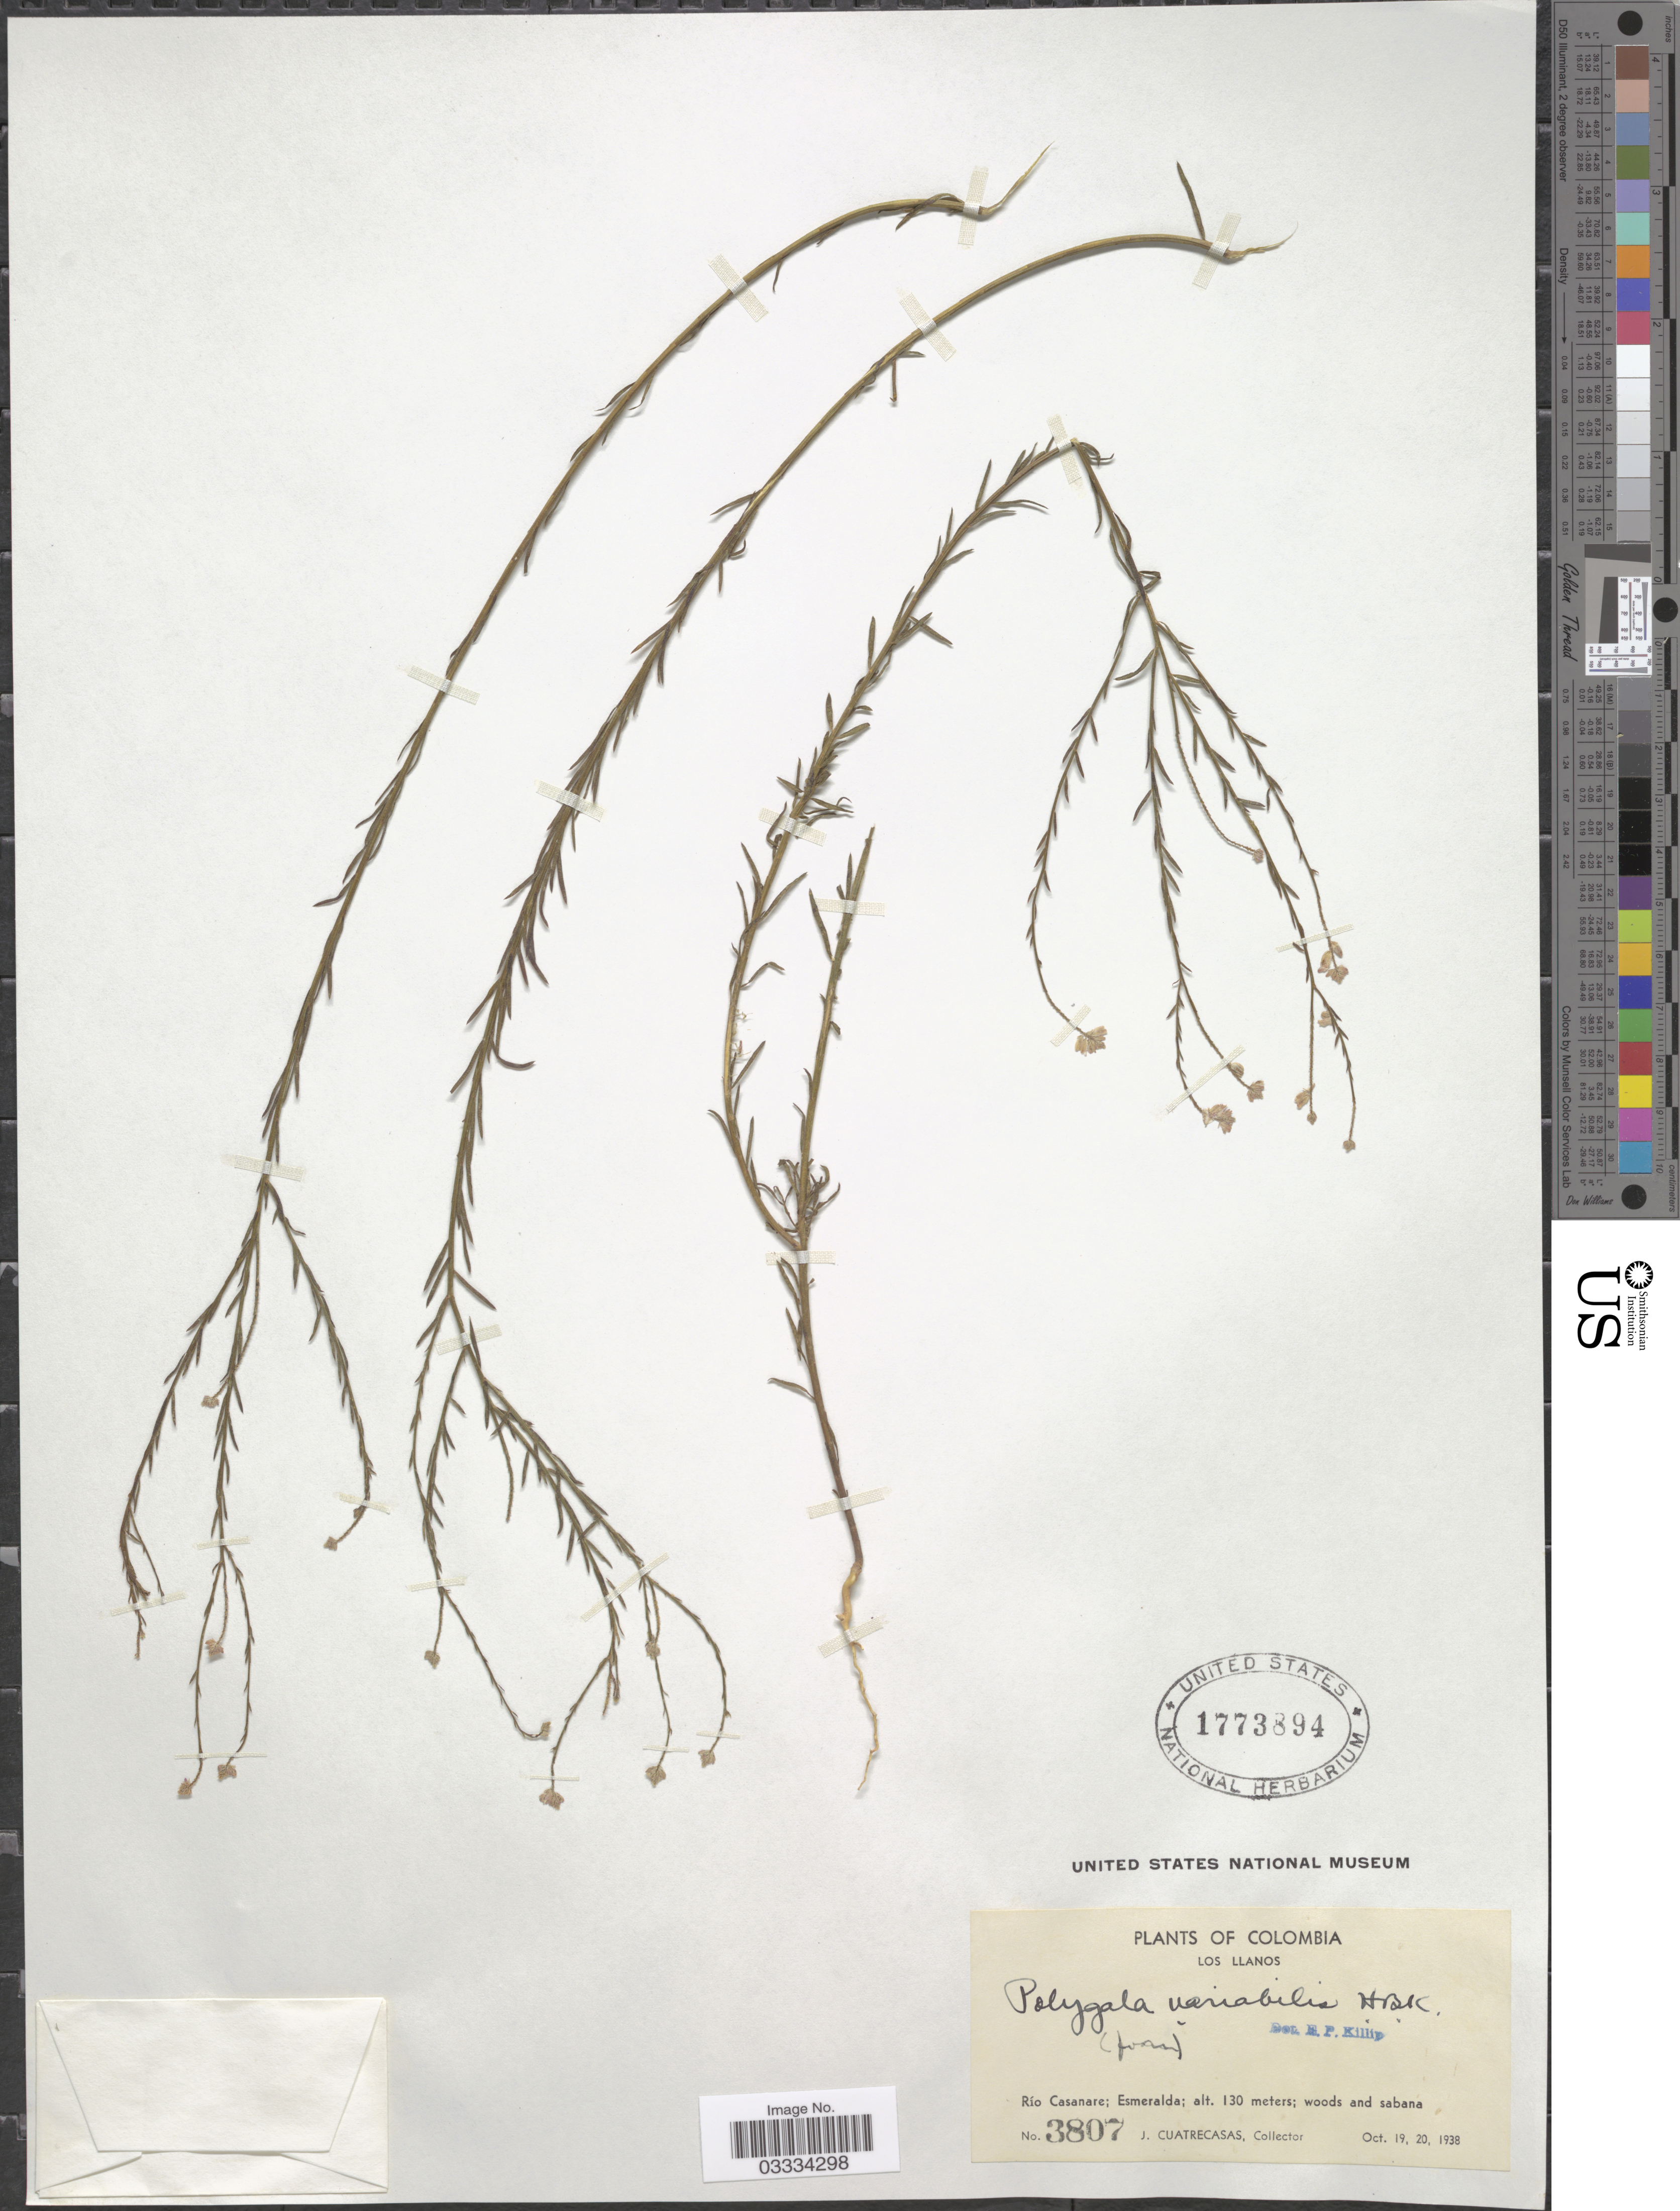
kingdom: Plantae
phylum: Tracheophyta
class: Magnoliopsida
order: Fabales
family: Polygalaceae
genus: Polygala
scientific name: Polygala trichosperma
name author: L.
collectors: J. Cuatrecasas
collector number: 3807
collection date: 1938-10-19/1938-10-20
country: Colombia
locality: Los Llanos. Río Casanare; Esmeralda.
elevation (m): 130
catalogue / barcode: US 1773894